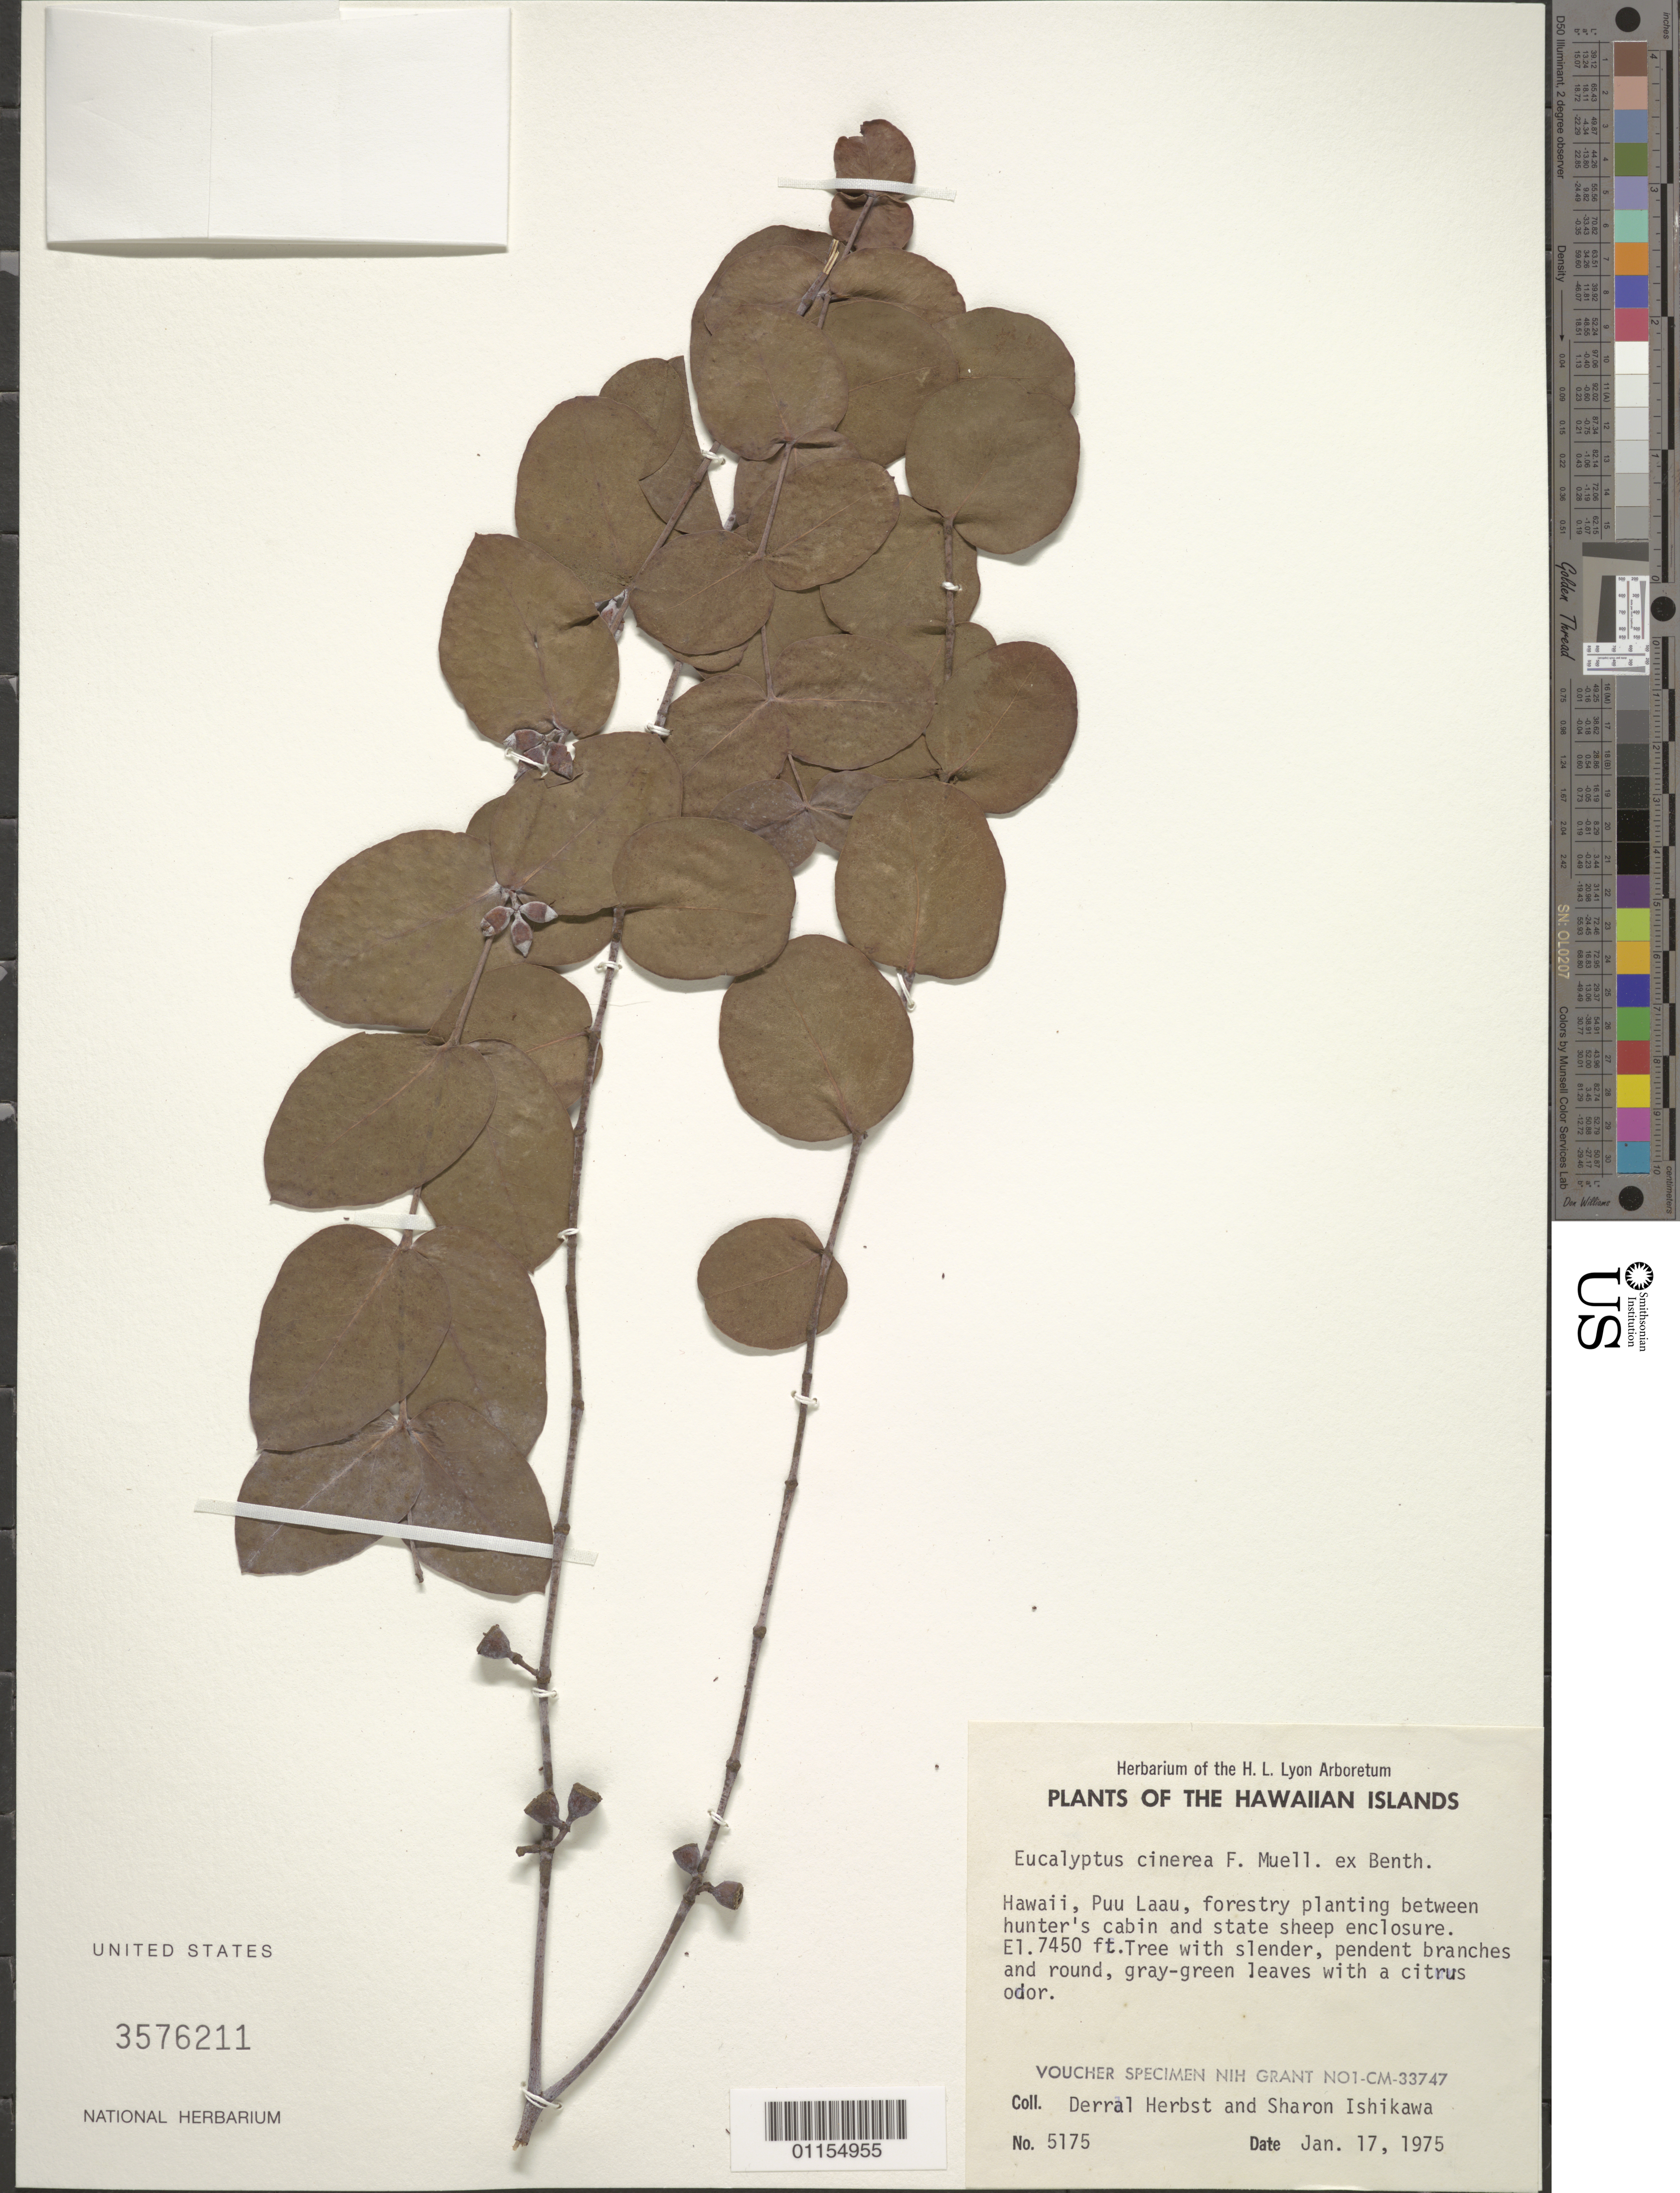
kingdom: Plantae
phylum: Tracheophyta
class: Magnoliopsida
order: Myrtales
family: Myrtaceae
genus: Eucalyptus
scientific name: Eucalyptus cinerea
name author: F. Muell. ex Benth.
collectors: D. R. Herbst & S. Ishikawa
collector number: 5175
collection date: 1975-01-17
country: United States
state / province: Hawaii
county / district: Hawaii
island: Hawaii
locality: Pu'u La'au, forestry planting between hunter's cabin and state sheep enclosure.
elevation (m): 2271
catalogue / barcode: US 3576211